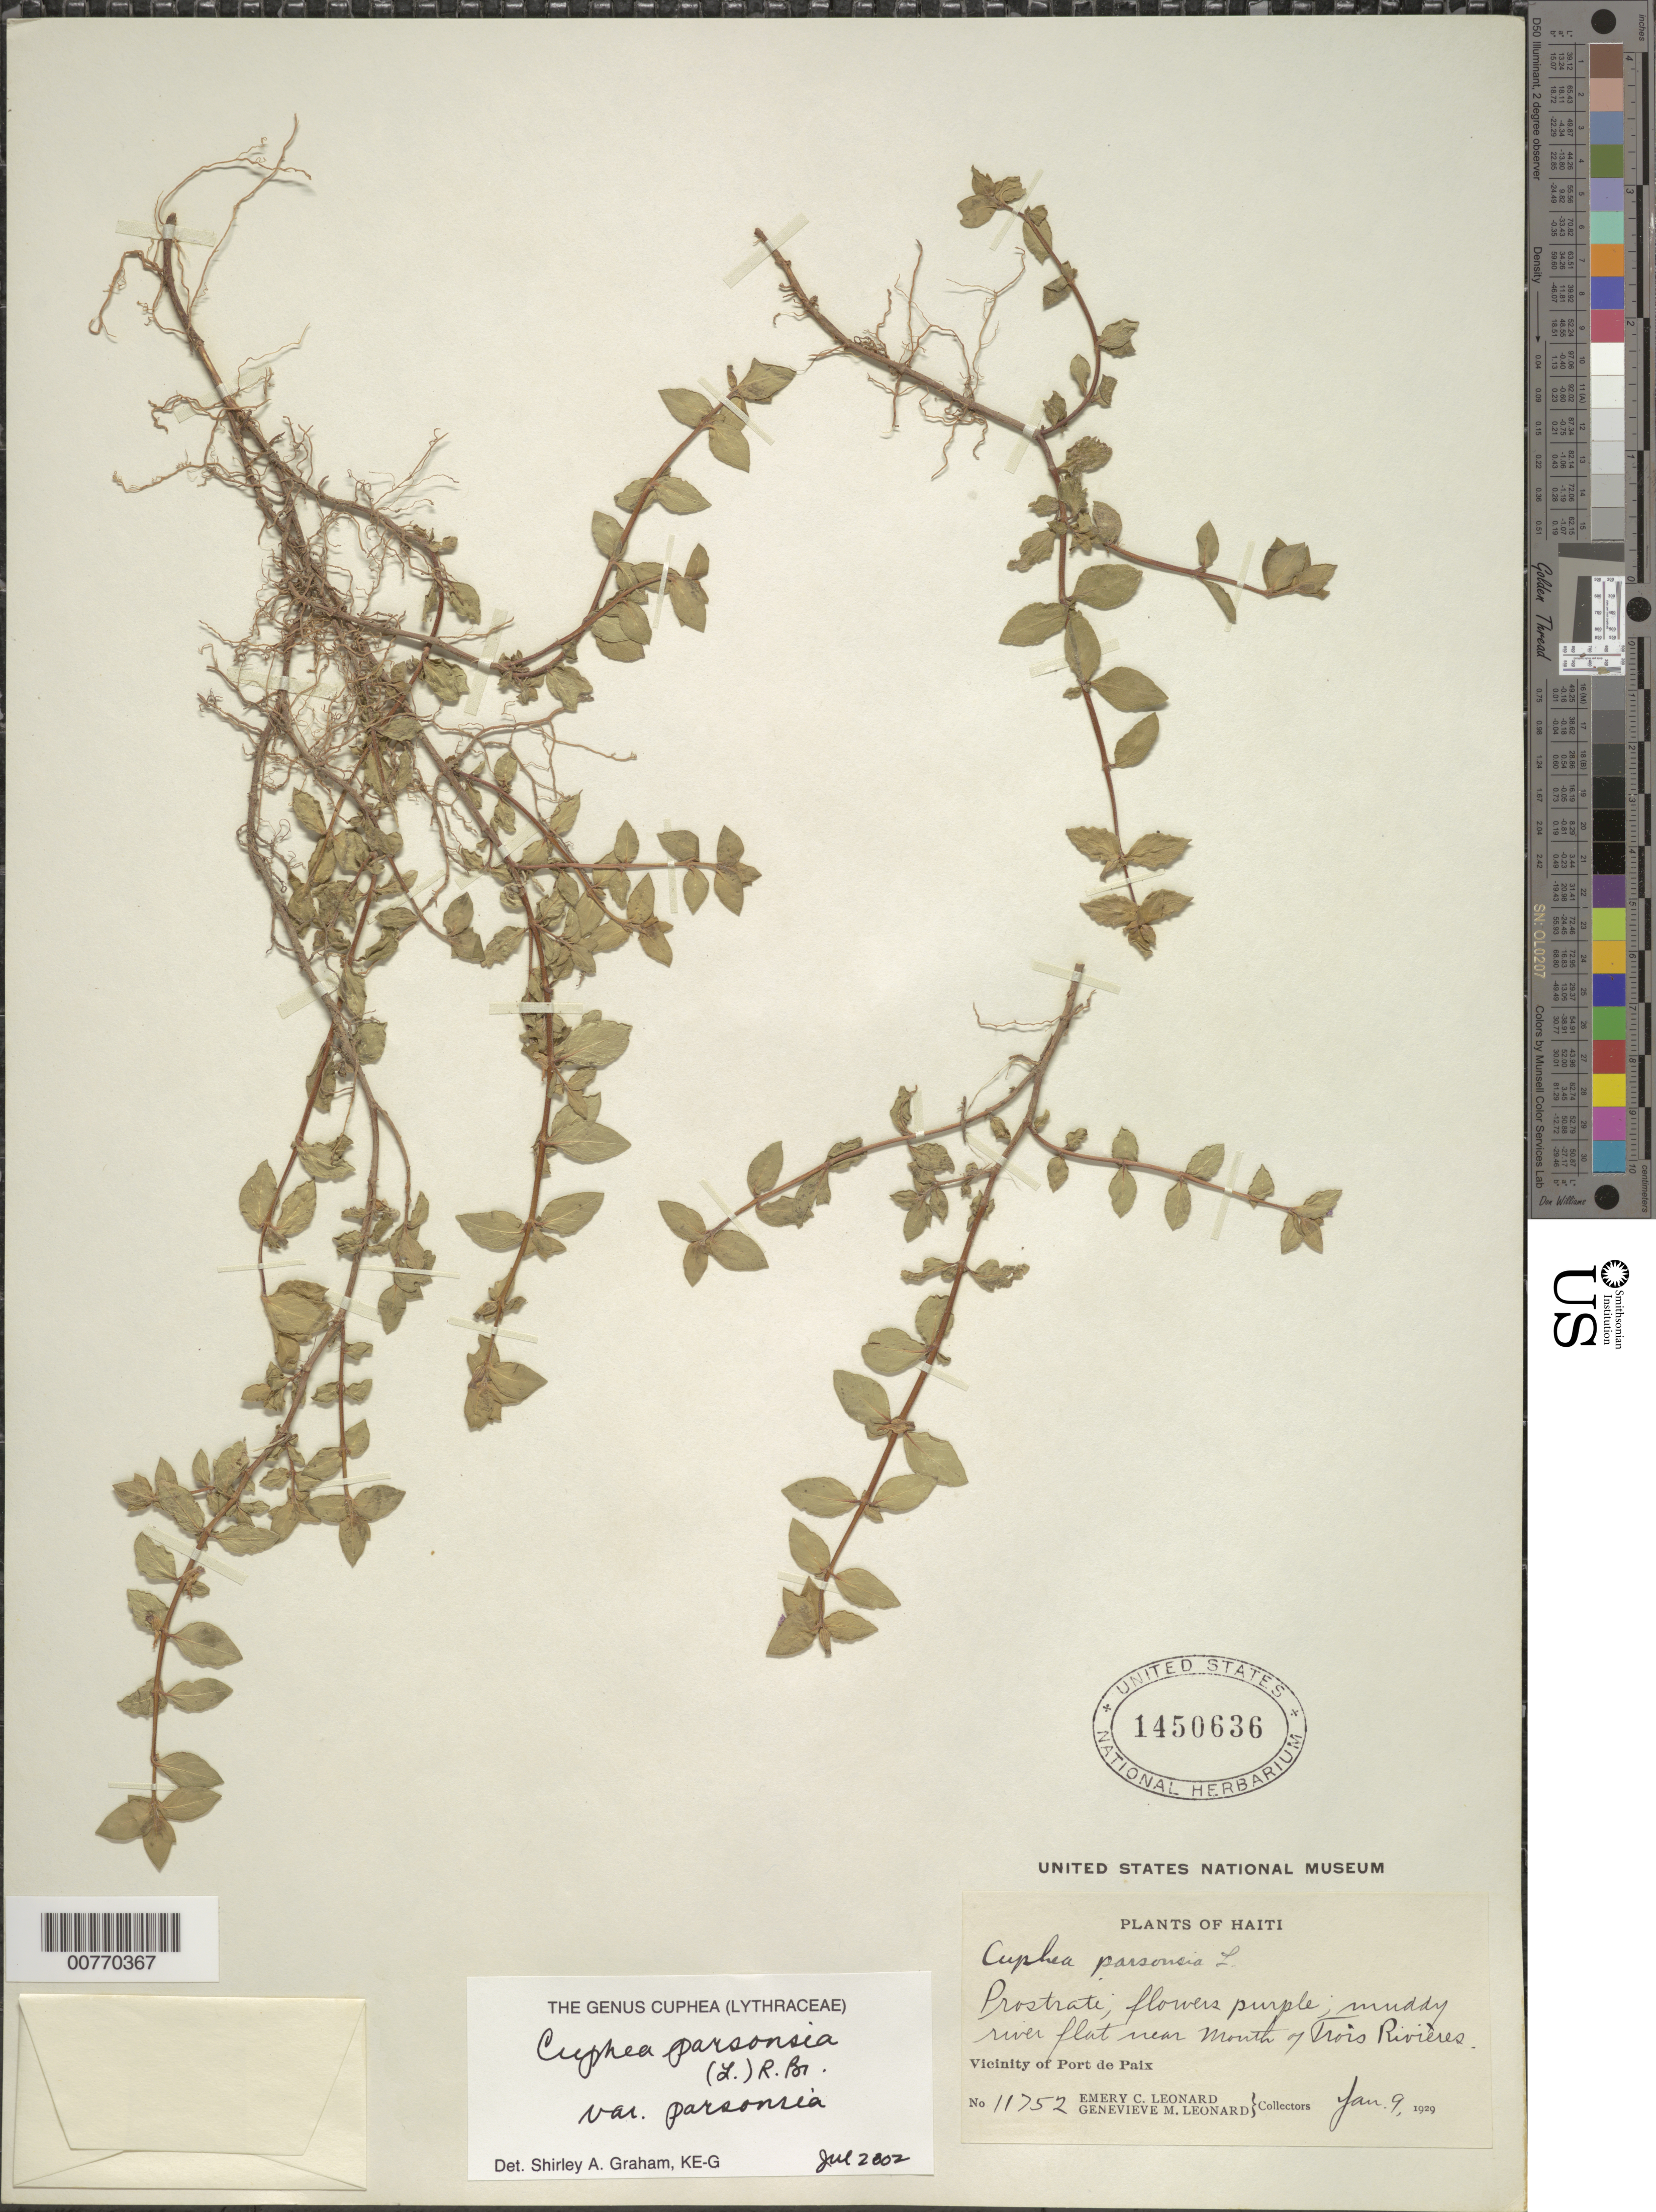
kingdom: Plantae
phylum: Tracheophyta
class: Magnoliopsida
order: Myrtales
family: Lythraceae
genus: Cuphea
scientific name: Cuphea parsonsia var. parsonsia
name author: (L.) R. Br. ex Steud.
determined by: Graham, Shirley Ann Tousch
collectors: E. C. Leonard & G. M. Leonard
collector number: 11752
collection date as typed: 09 Jan 1929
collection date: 1929-01-09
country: Haiti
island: Hispaniola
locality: Vicinity of Port de Paix, near mouth of Trois Rivières.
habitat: Muddy river flat.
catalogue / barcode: US 1450636